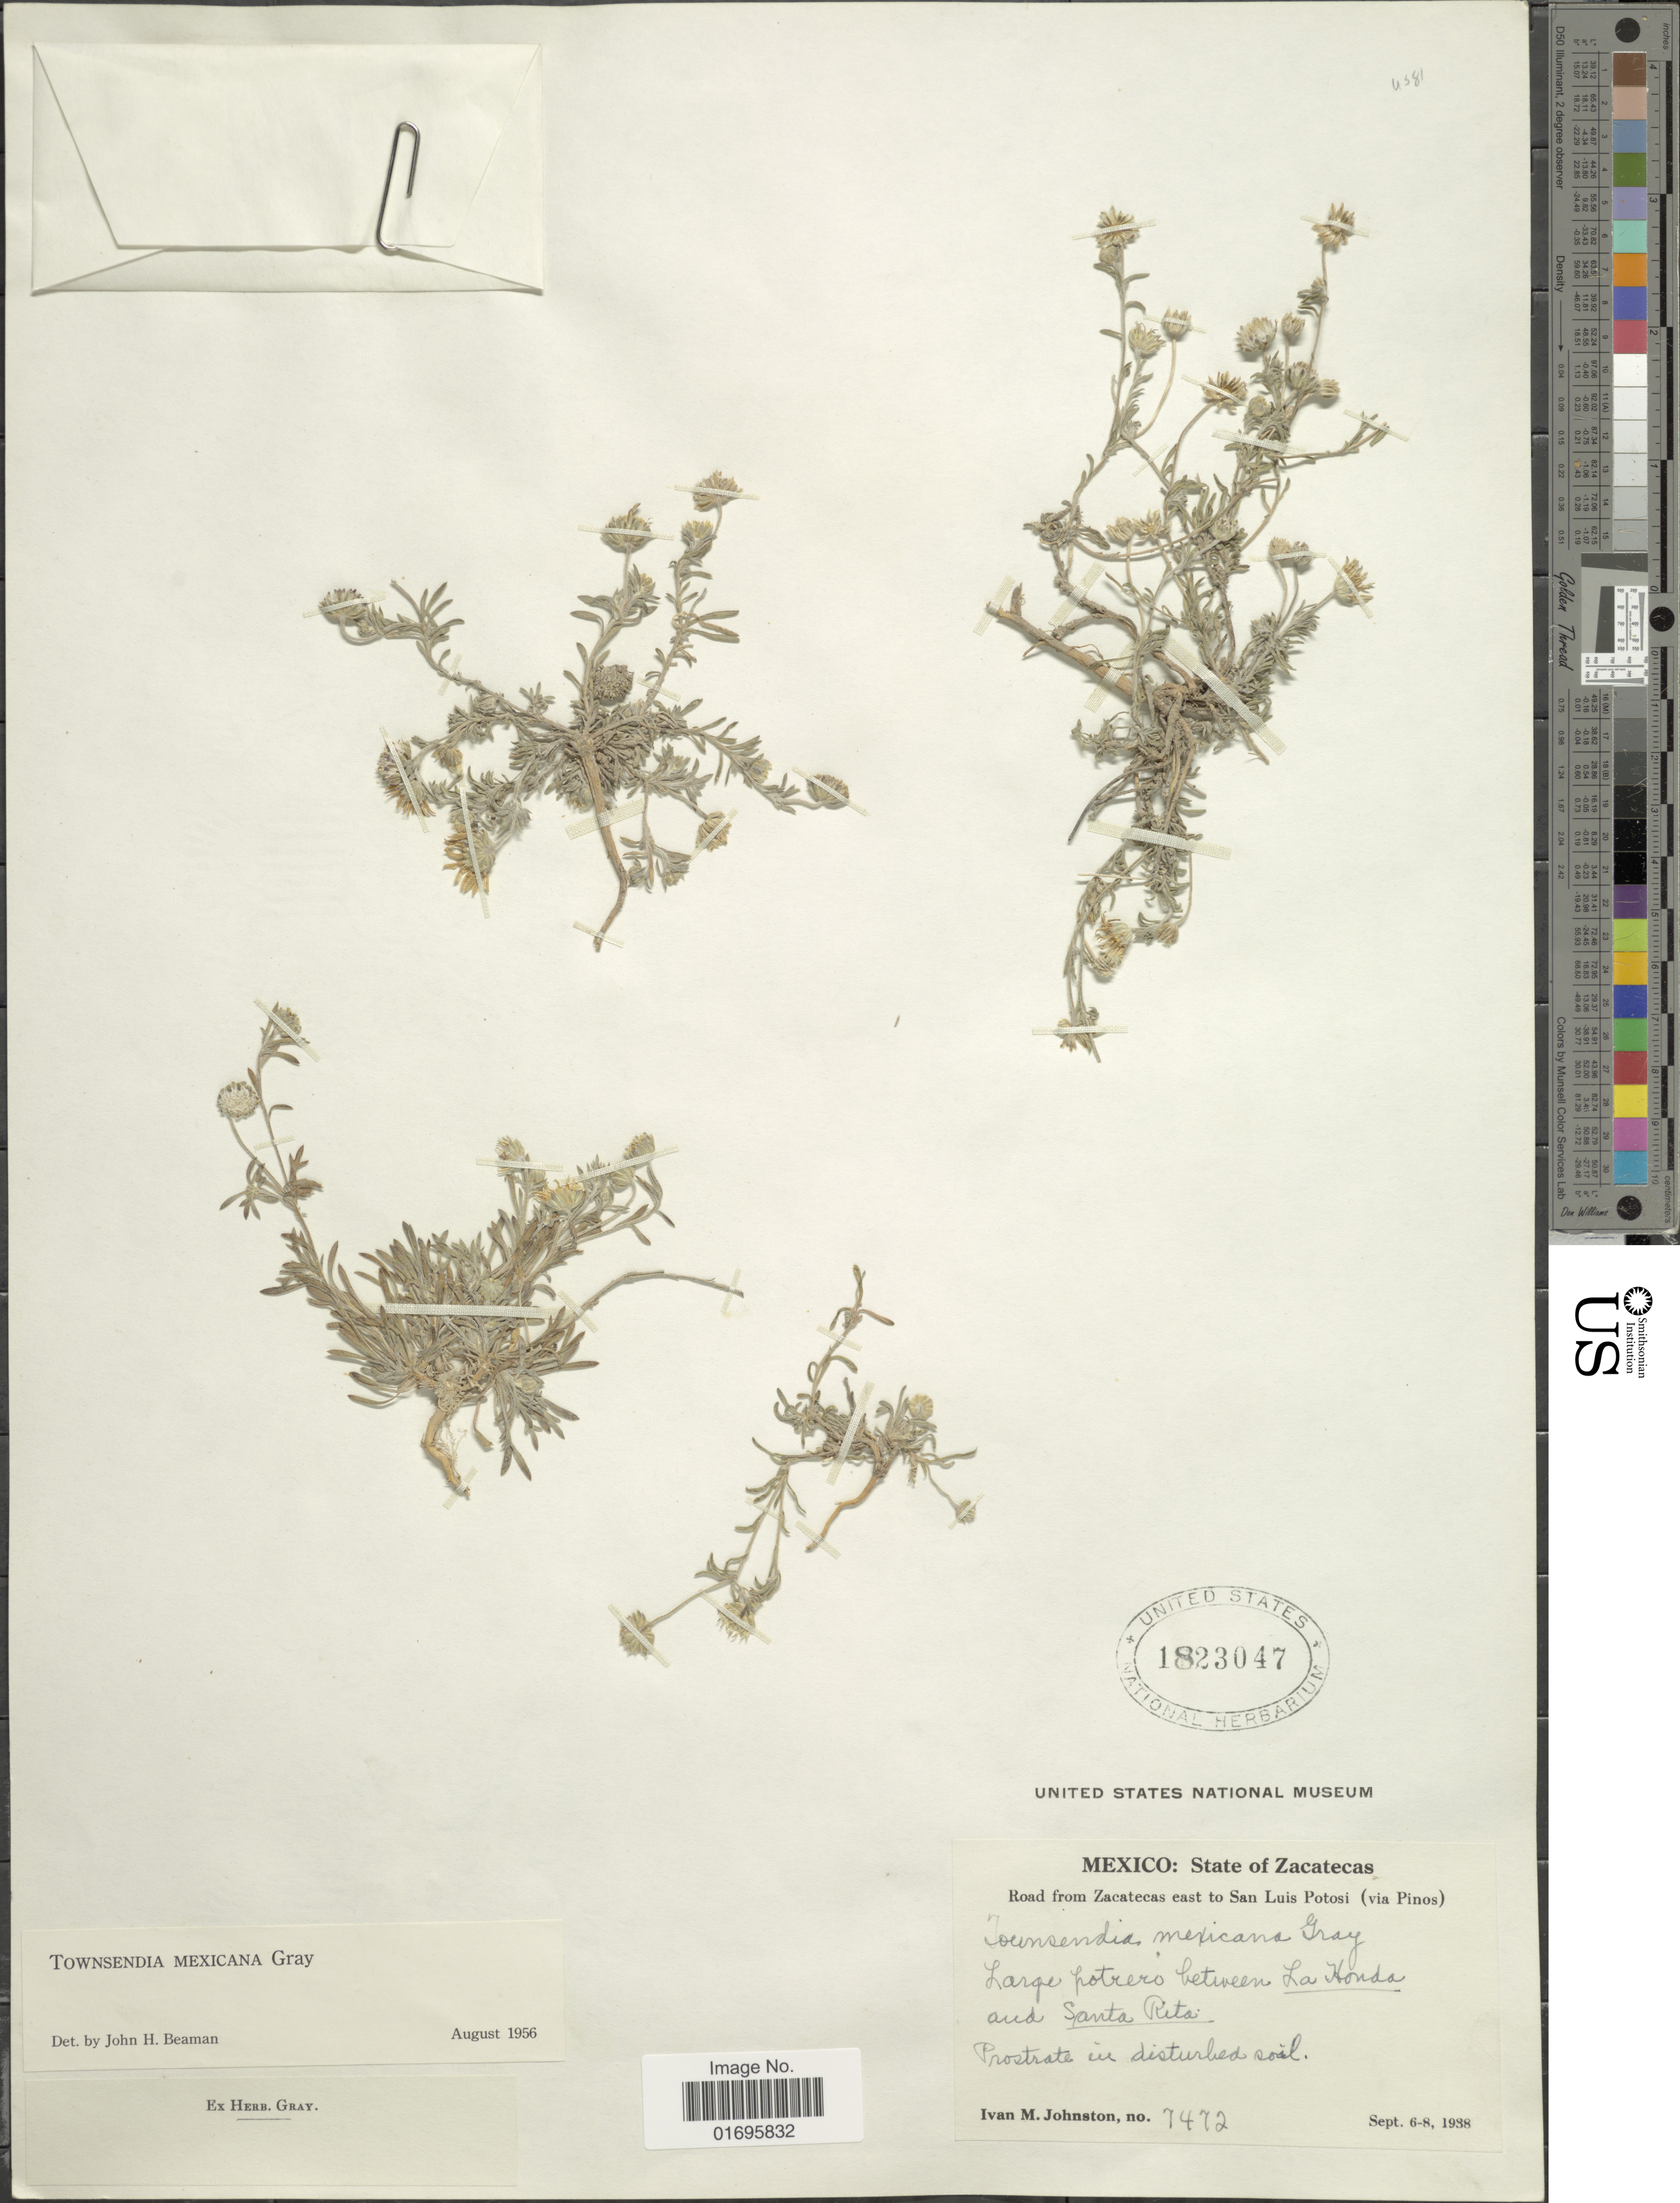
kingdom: Plantae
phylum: Tracheophyta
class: Magnoliopsida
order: Asterales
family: Asteraceae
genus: Townsendia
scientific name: Townsendia mexicana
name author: A. Gray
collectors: I.M. Johnston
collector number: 7472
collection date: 1938-09-06/1938-09-08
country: Mexico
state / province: Zacatecas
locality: State of Zacatecas. Road from Zacatecas east to San Luis Potosi (via Pinos). Large potrero between La Honda and Sata Rita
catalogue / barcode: US 1823047